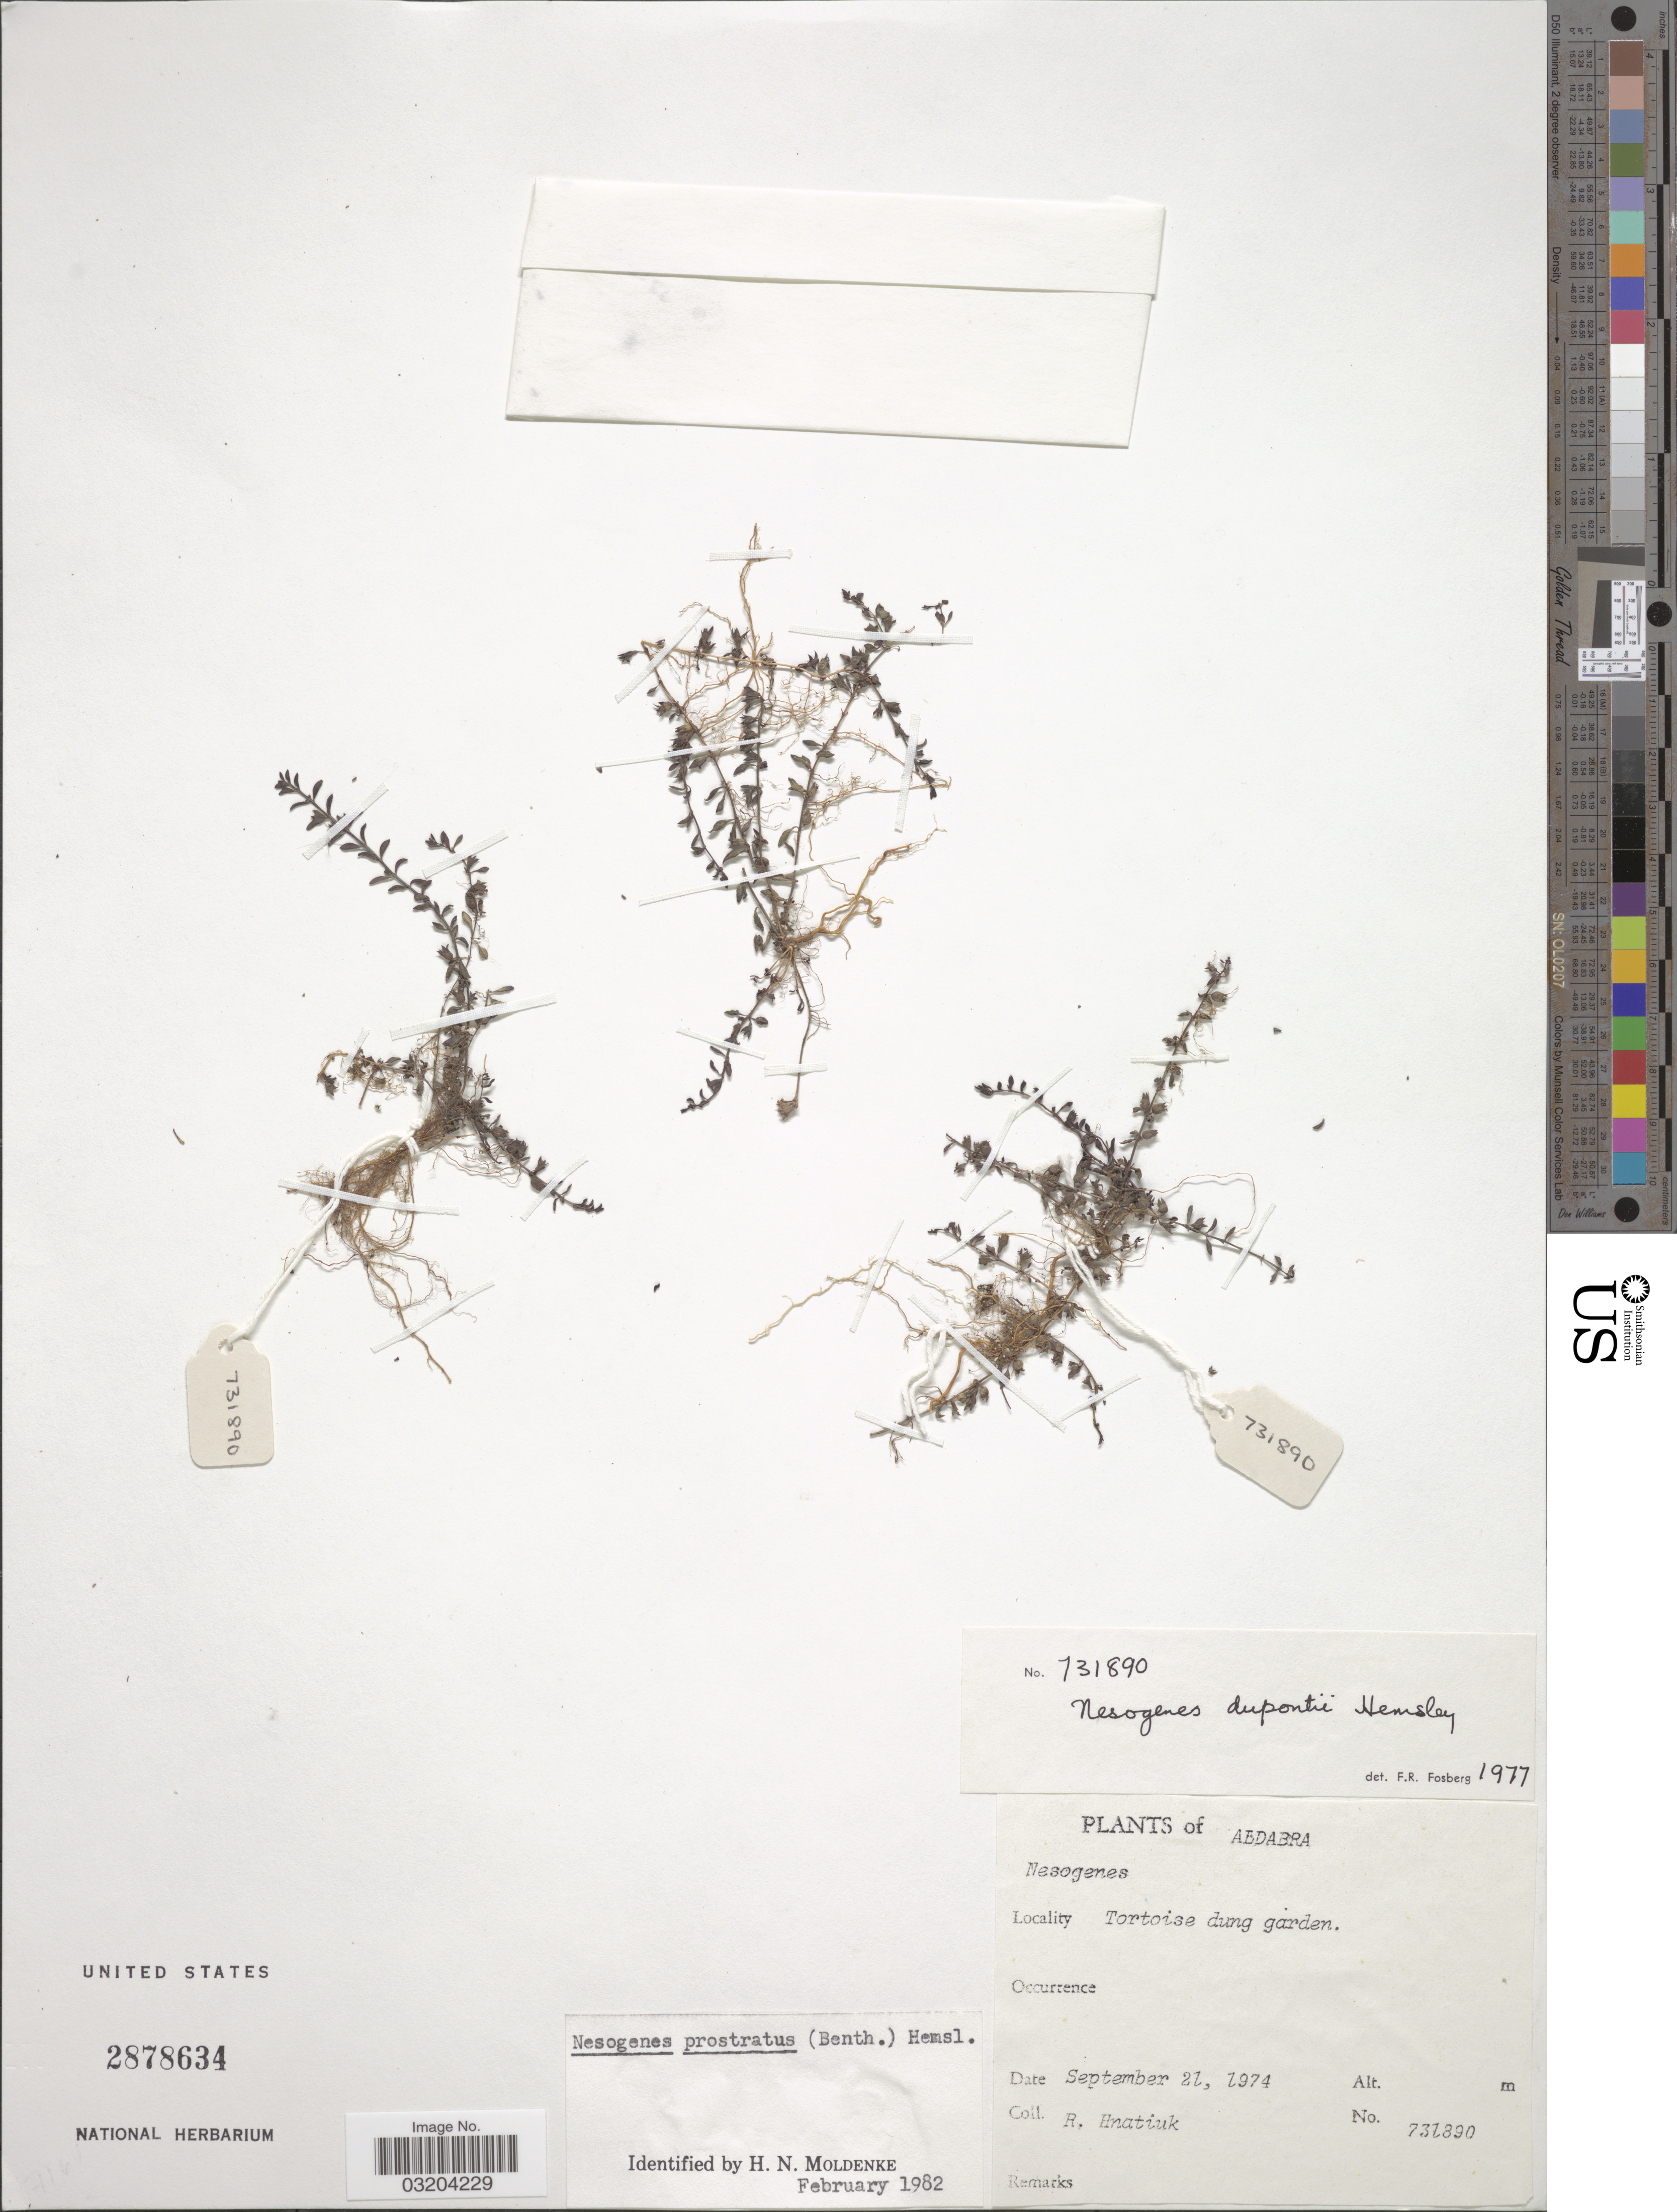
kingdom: Plantae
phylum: Tracheophyta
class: Magnoliopsida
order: Lamiales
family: Orobanchaceae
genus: Nesogenes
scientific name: Nesogenes prostrata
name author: (Benth.) Hemsl.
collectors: R. Hnatiuk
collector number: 731890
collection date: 1974-09-21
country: Seychelles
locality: Aldabra. Tortoise dung garden.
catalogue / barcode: US 2878634